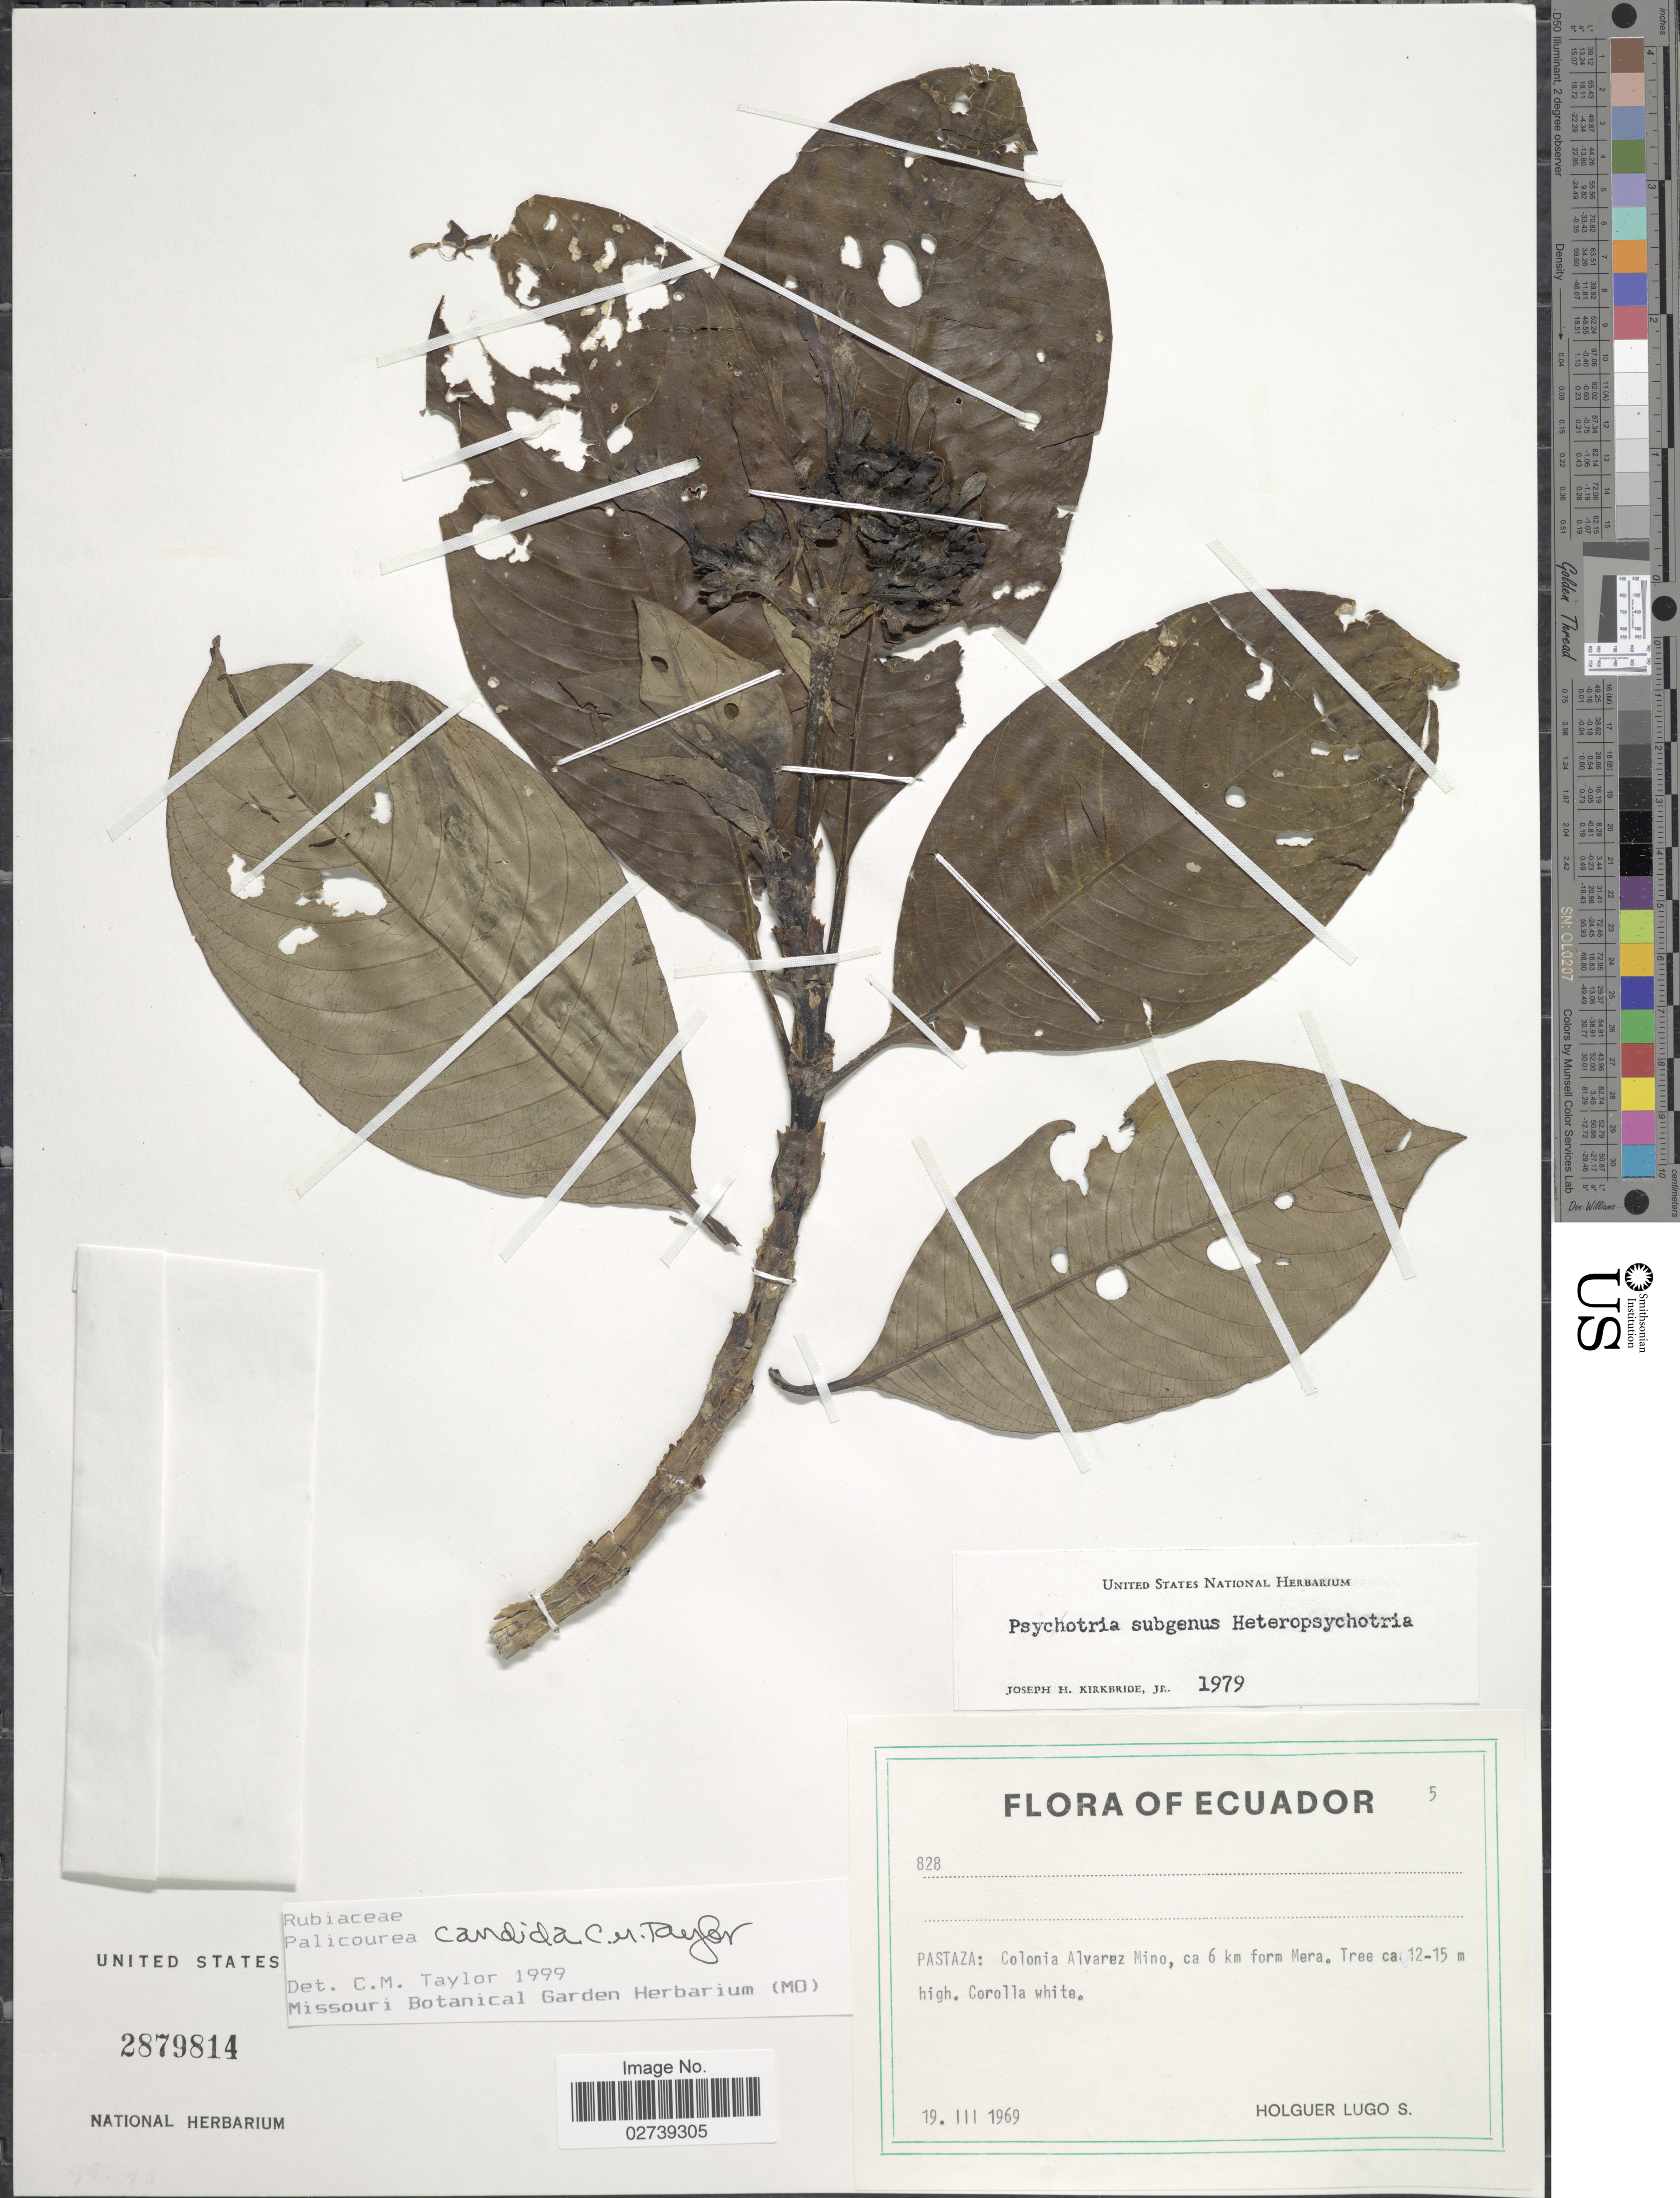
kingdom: Plantae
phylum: Tracheophyta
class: Magnoliopsida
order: Gentianales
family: Rubiaceae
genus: Palicourea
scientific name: Palicourea candida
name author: C.M. Taylor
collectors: H. Lugo S.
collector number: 828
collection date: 1969-03-19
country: Ecuador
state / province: Pastaza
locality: Colonio Alvarez Mino, ca 6 km from Mera.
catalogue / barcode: US 2879814